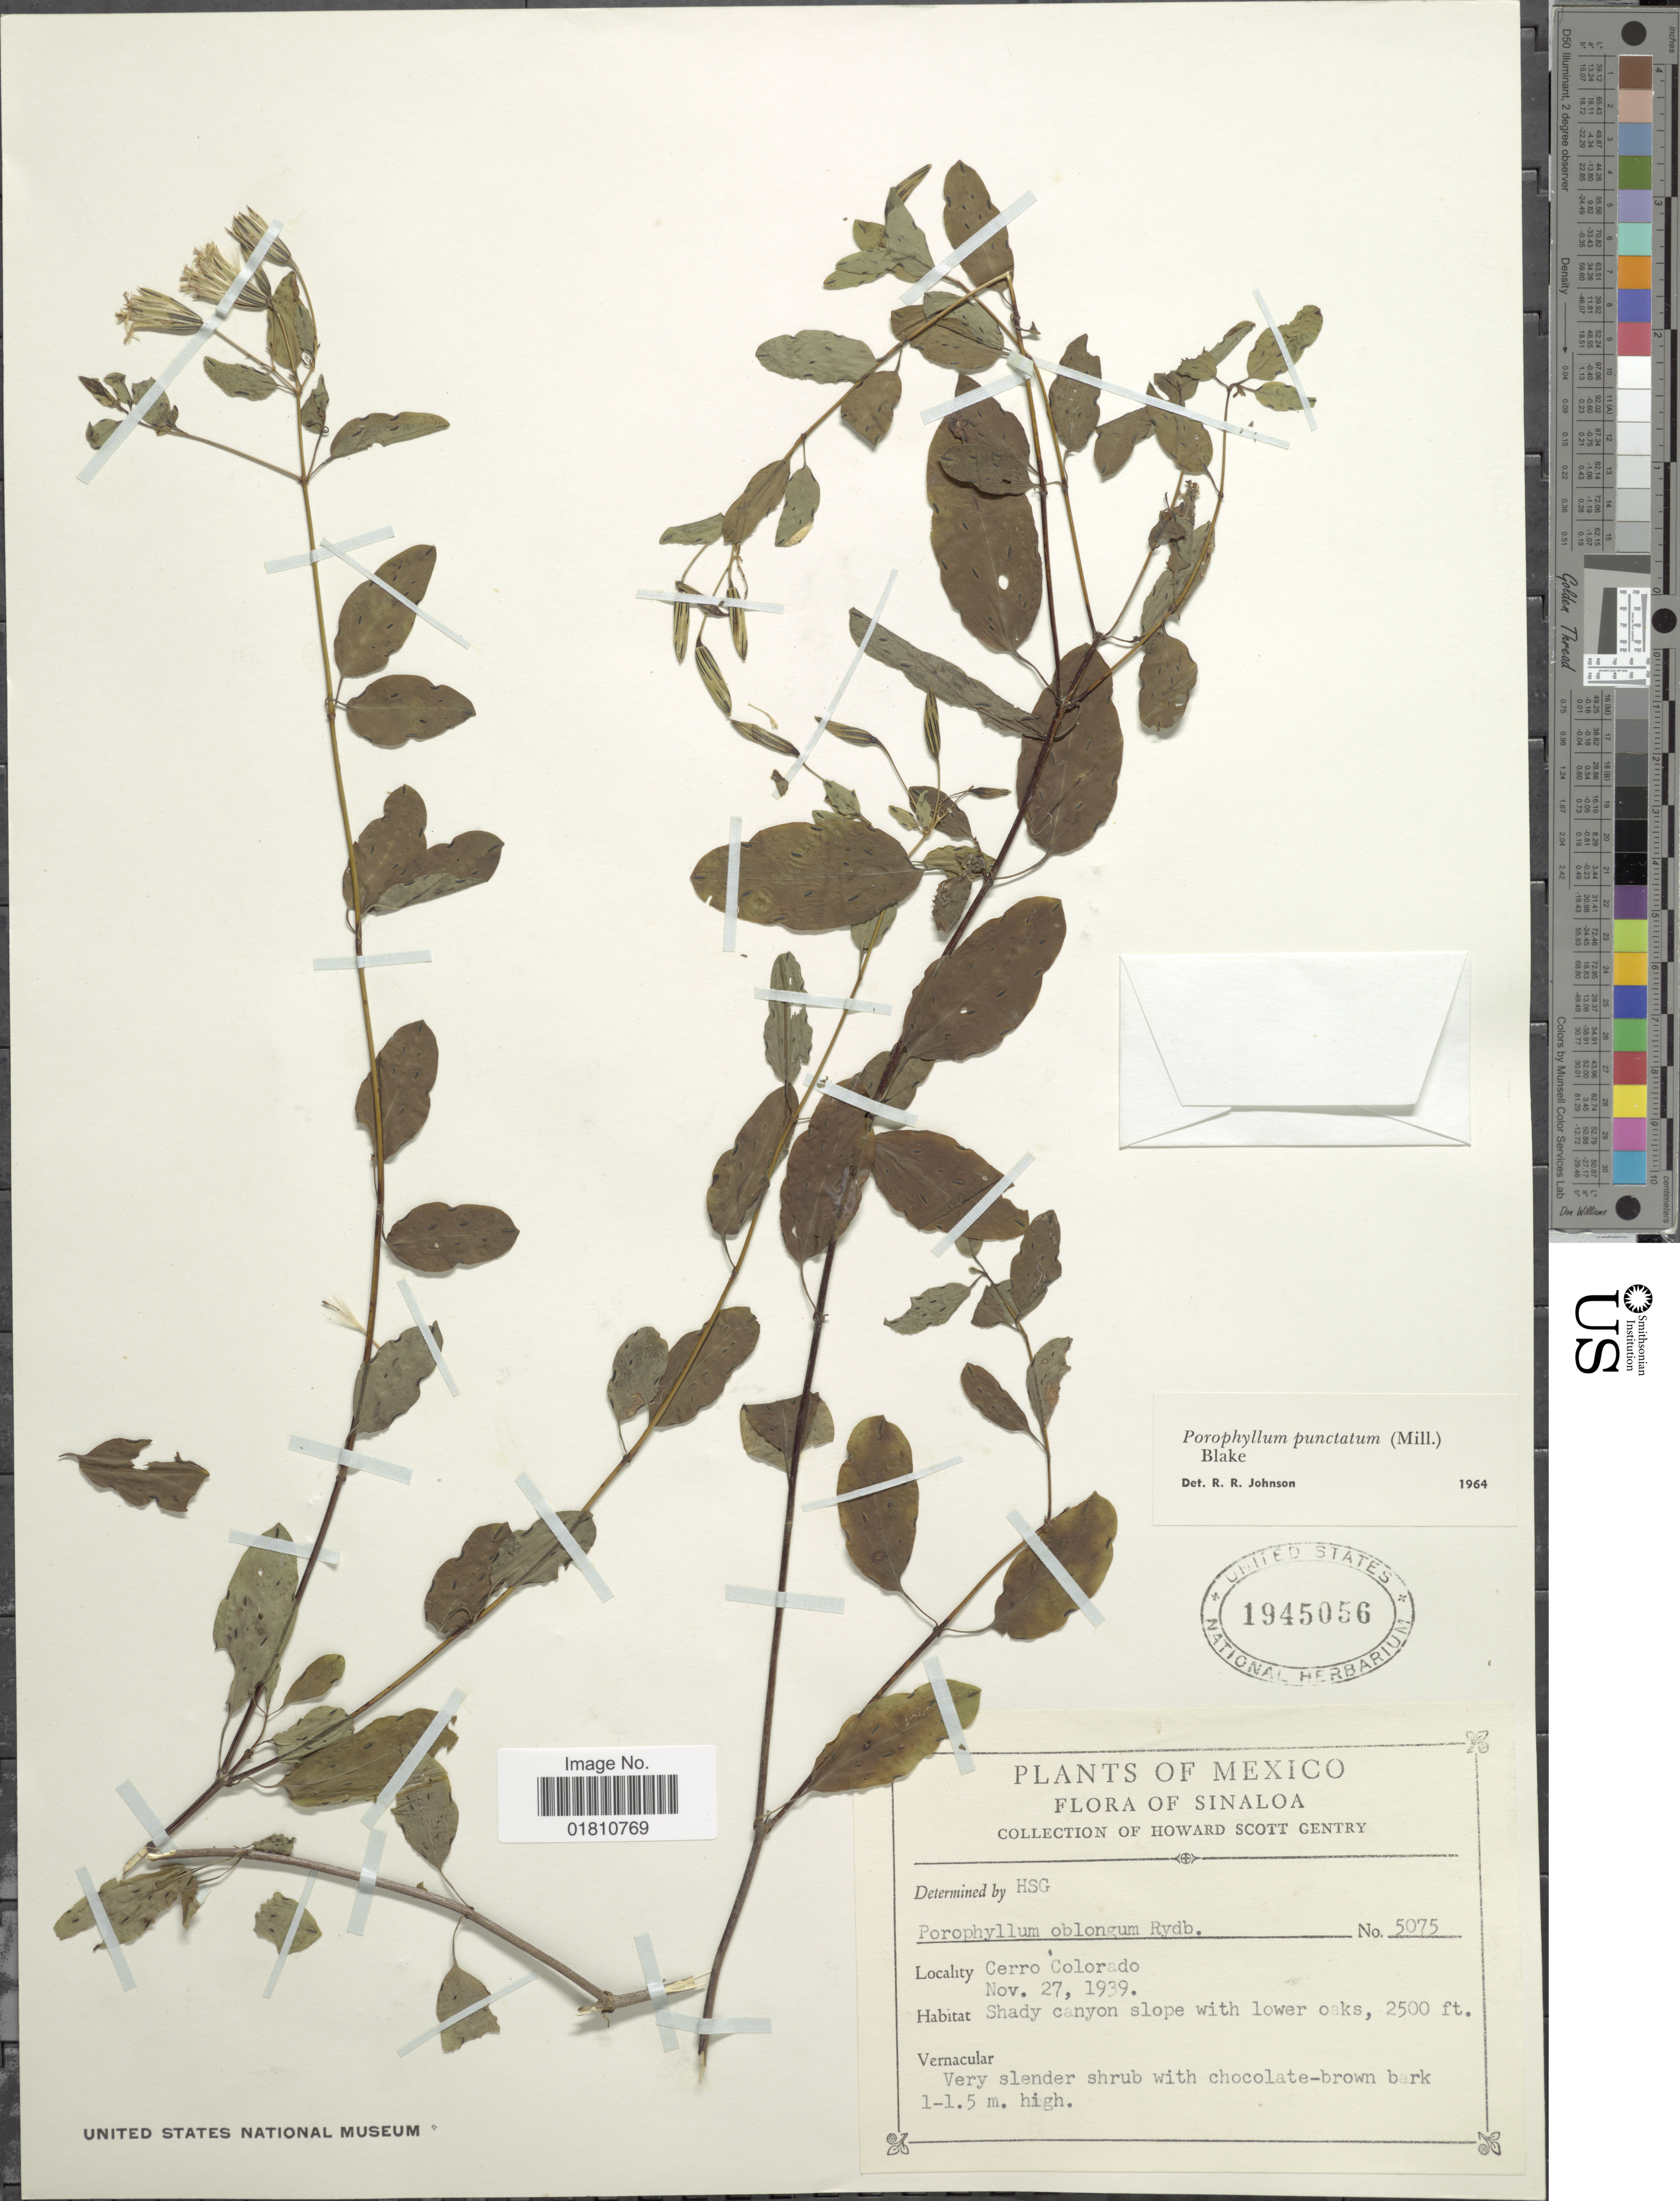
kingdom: Plantae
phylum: Tracheophyta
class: Magnoliopsida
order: Asterales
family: Asteraceae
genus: Porophyllum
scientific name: Porophyllum punctatum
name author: (Mill.) S.F. Blake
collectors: H. S. Gentry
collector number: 5075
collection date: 1939-11-27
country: Mexico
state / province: Sinaloa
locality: Cerro Colorado, shady canyon slope with lower oaks.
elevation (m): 762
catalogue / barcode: US 1945056